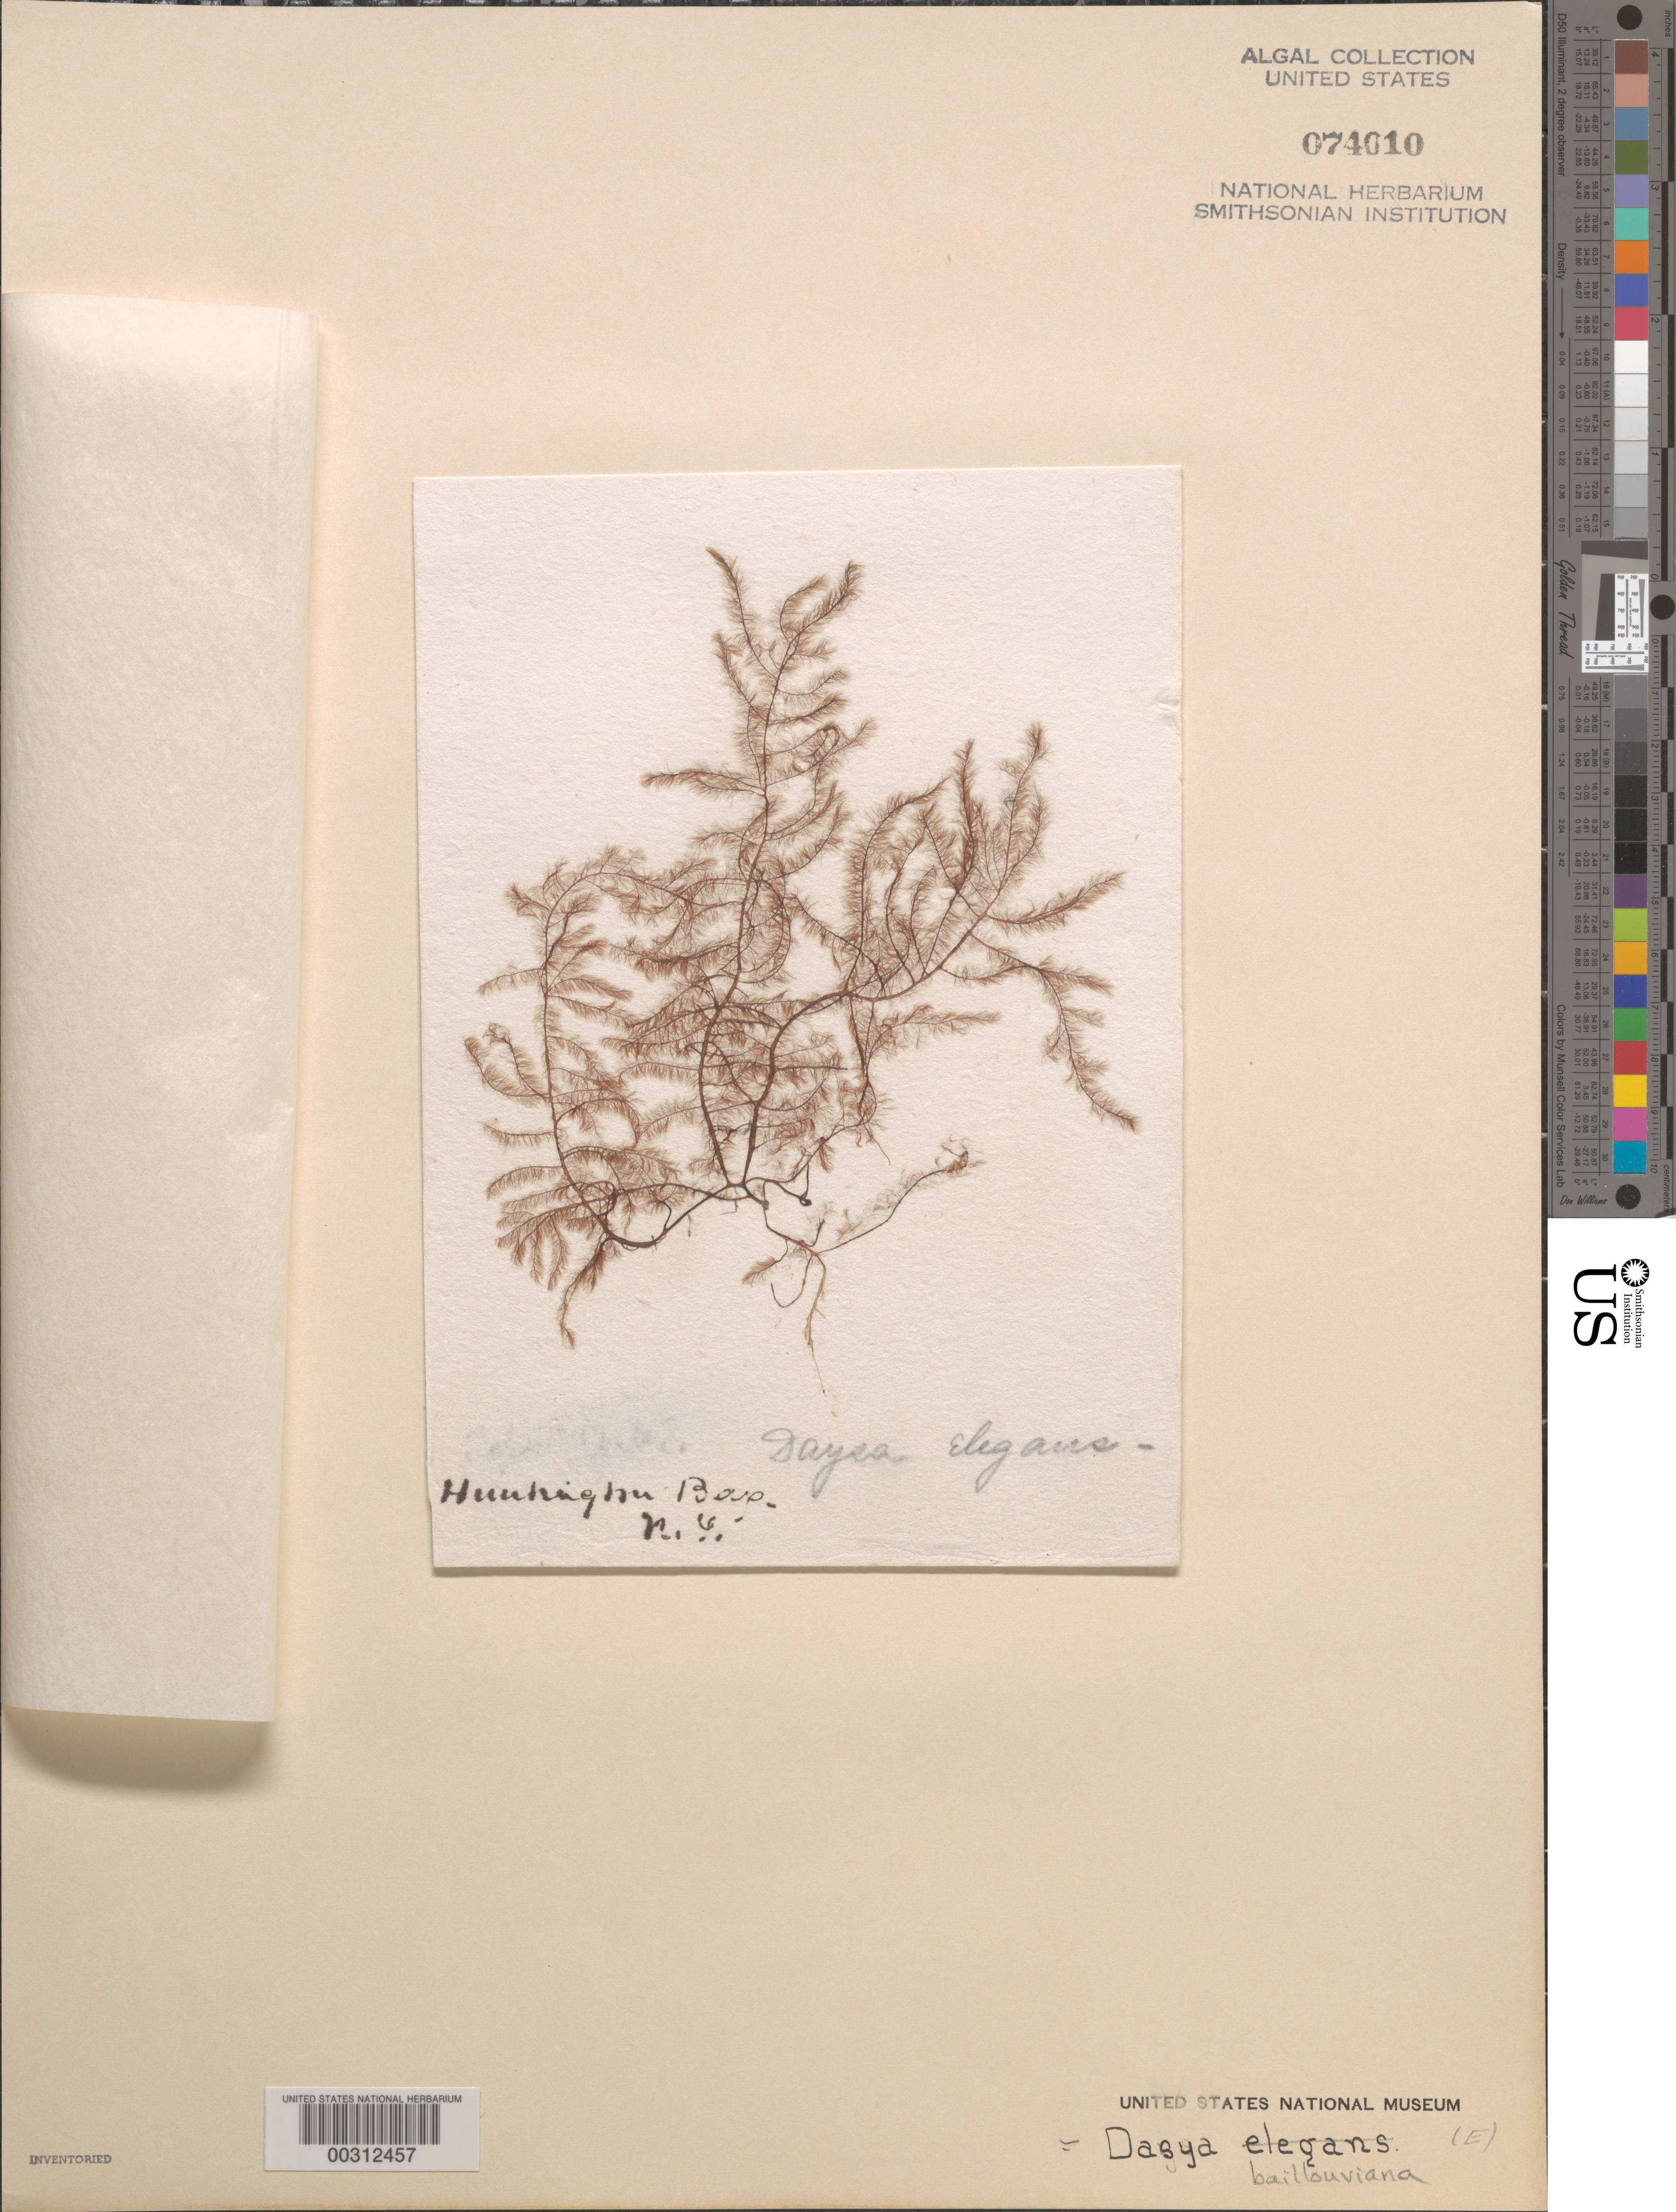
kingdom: Plantae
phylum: Rhodophyta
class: Florideophyceae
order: Ceramiales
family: Dasyaceae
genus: Dasya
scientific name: Dasya pedicellata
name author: (C. Agardh) C. Agardh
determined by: Algae name updating Project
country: United States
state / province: New York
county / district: Suffolk County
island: Long Island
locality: Huntington Bay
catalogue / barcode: US 74010